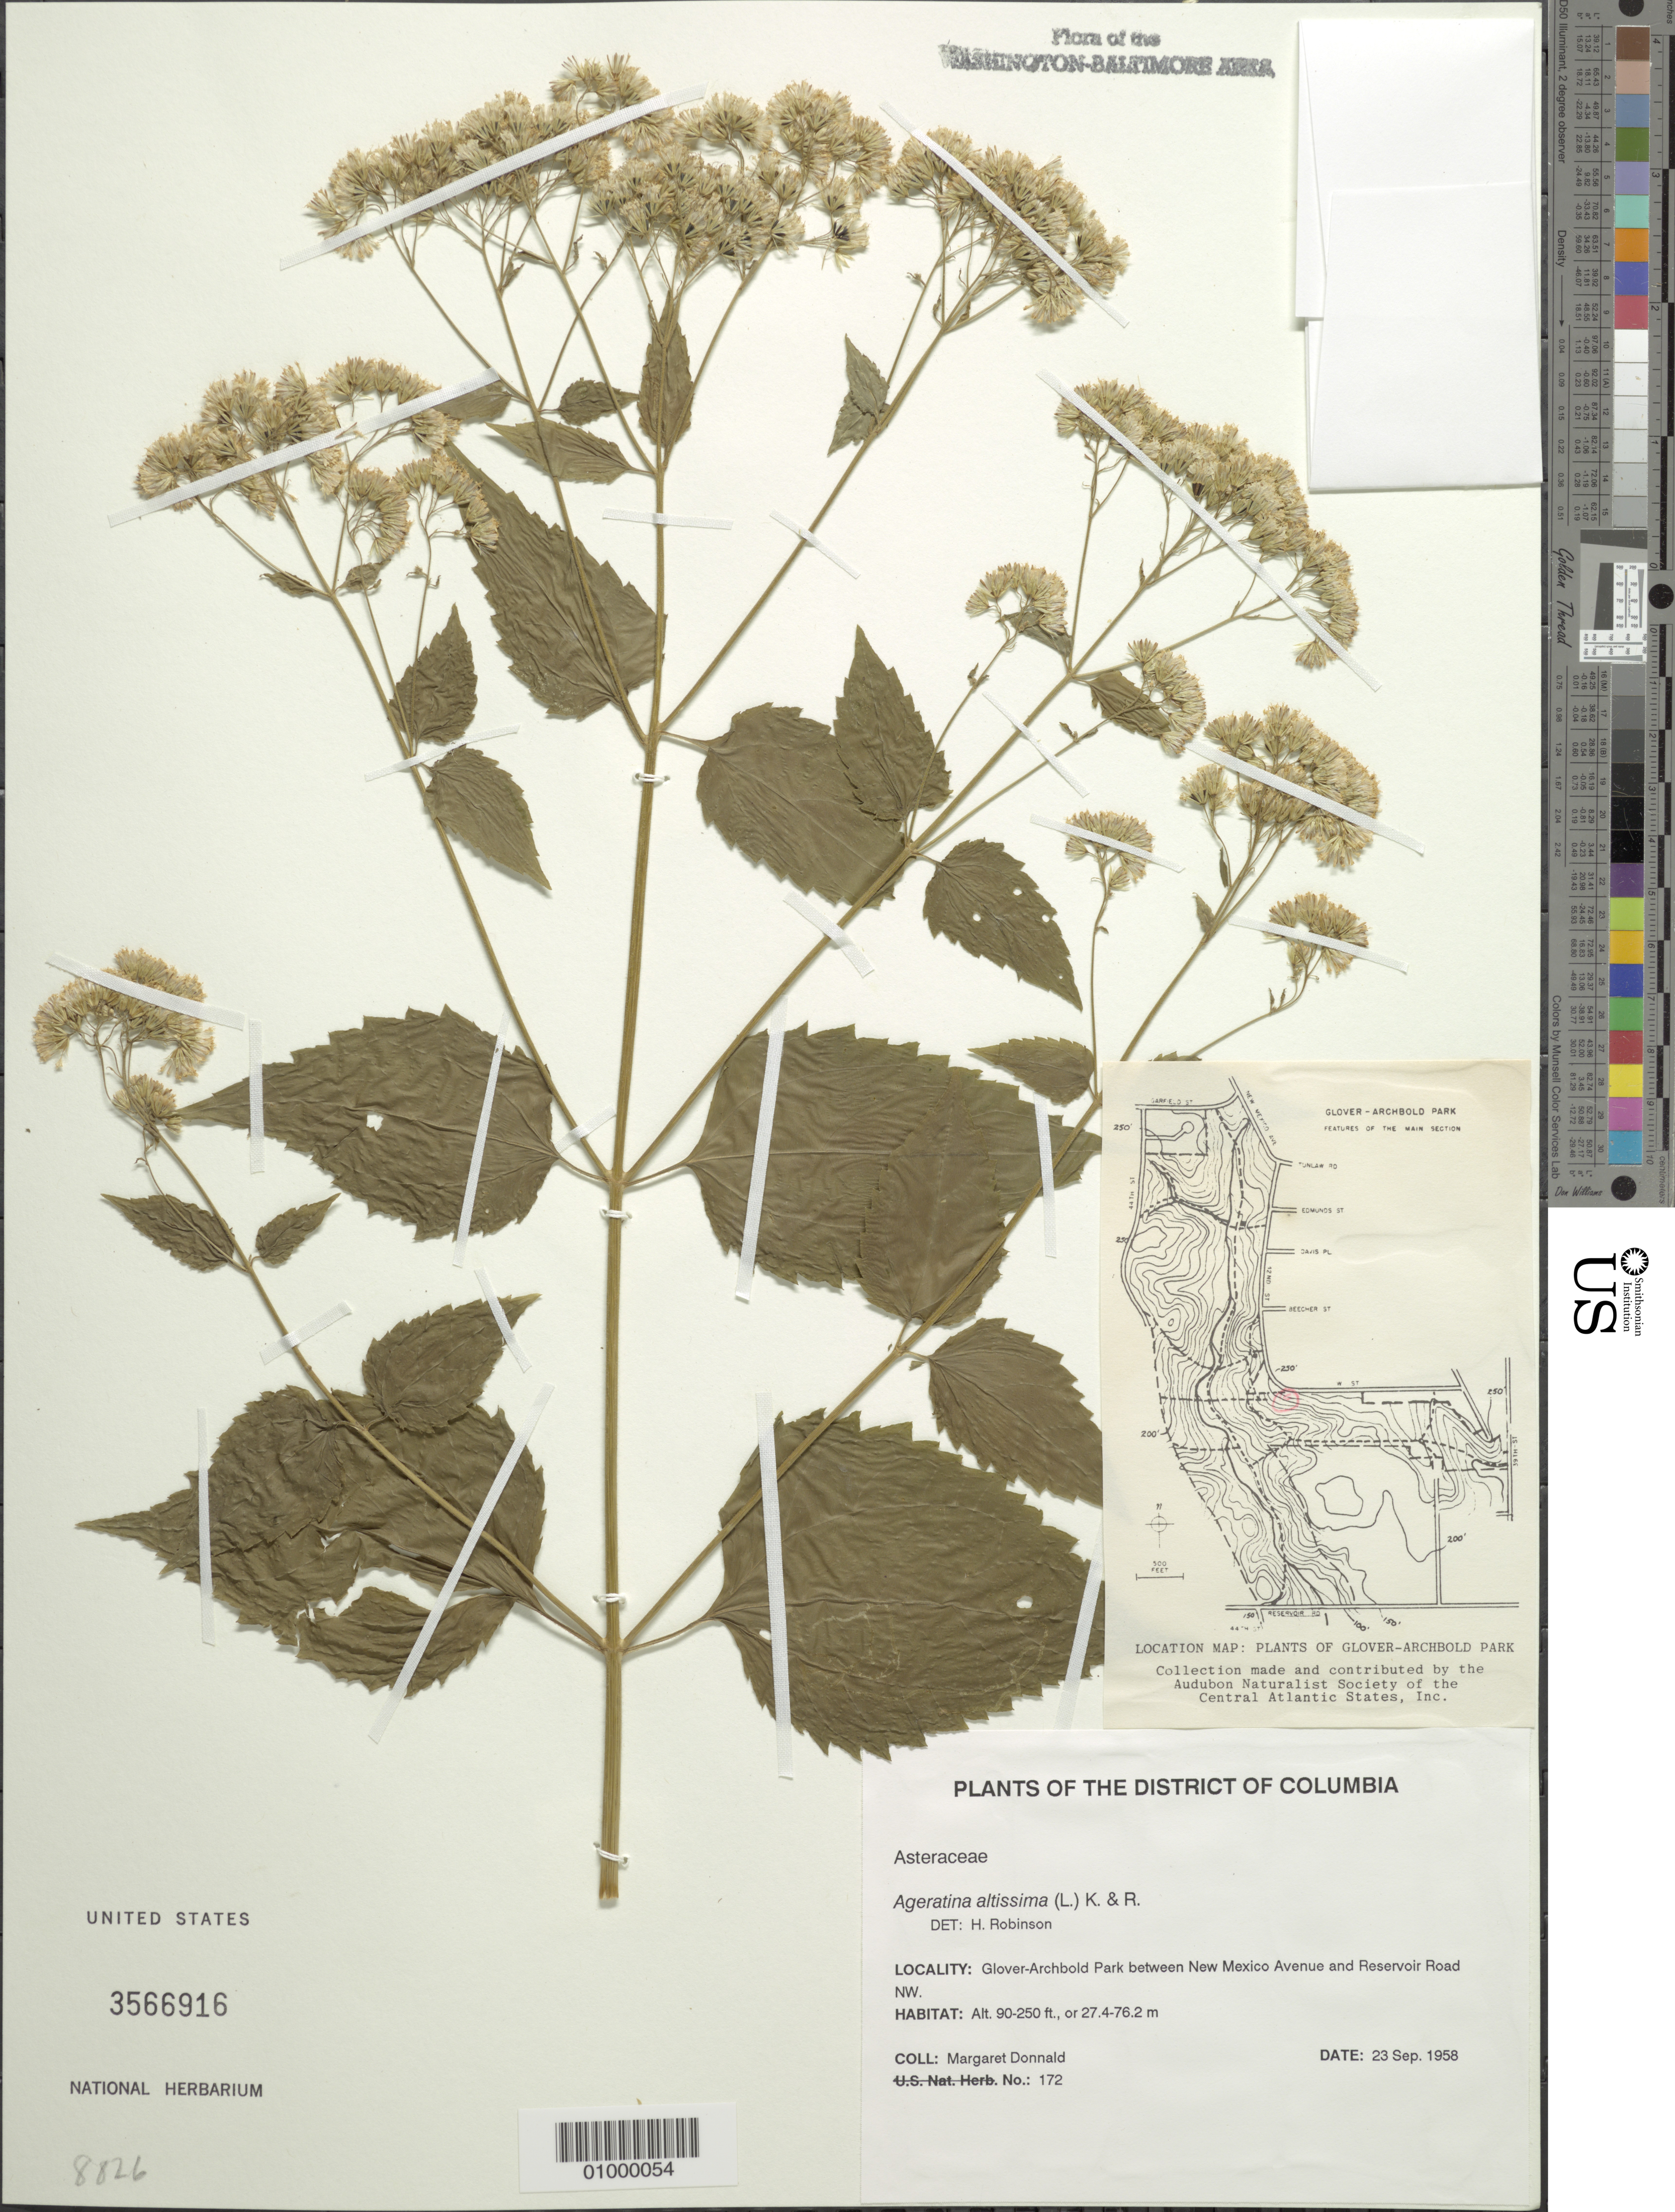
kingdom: Plantae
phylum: Tracheophyta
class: Magnoliopsida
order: Asterales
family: Asteraceae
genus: Ageratina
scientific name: Ageratina altissima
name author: (L.) R.M. King & H. Rob.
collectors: M. Donnald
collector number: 172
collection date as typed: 23 Sep 1958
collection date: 1958-09-23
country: United States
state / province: District of Columbia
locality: Glover-Archbold Park between New Mexico Avenue and Reservoir Road NW.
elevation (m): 27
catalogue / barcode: US 3566916